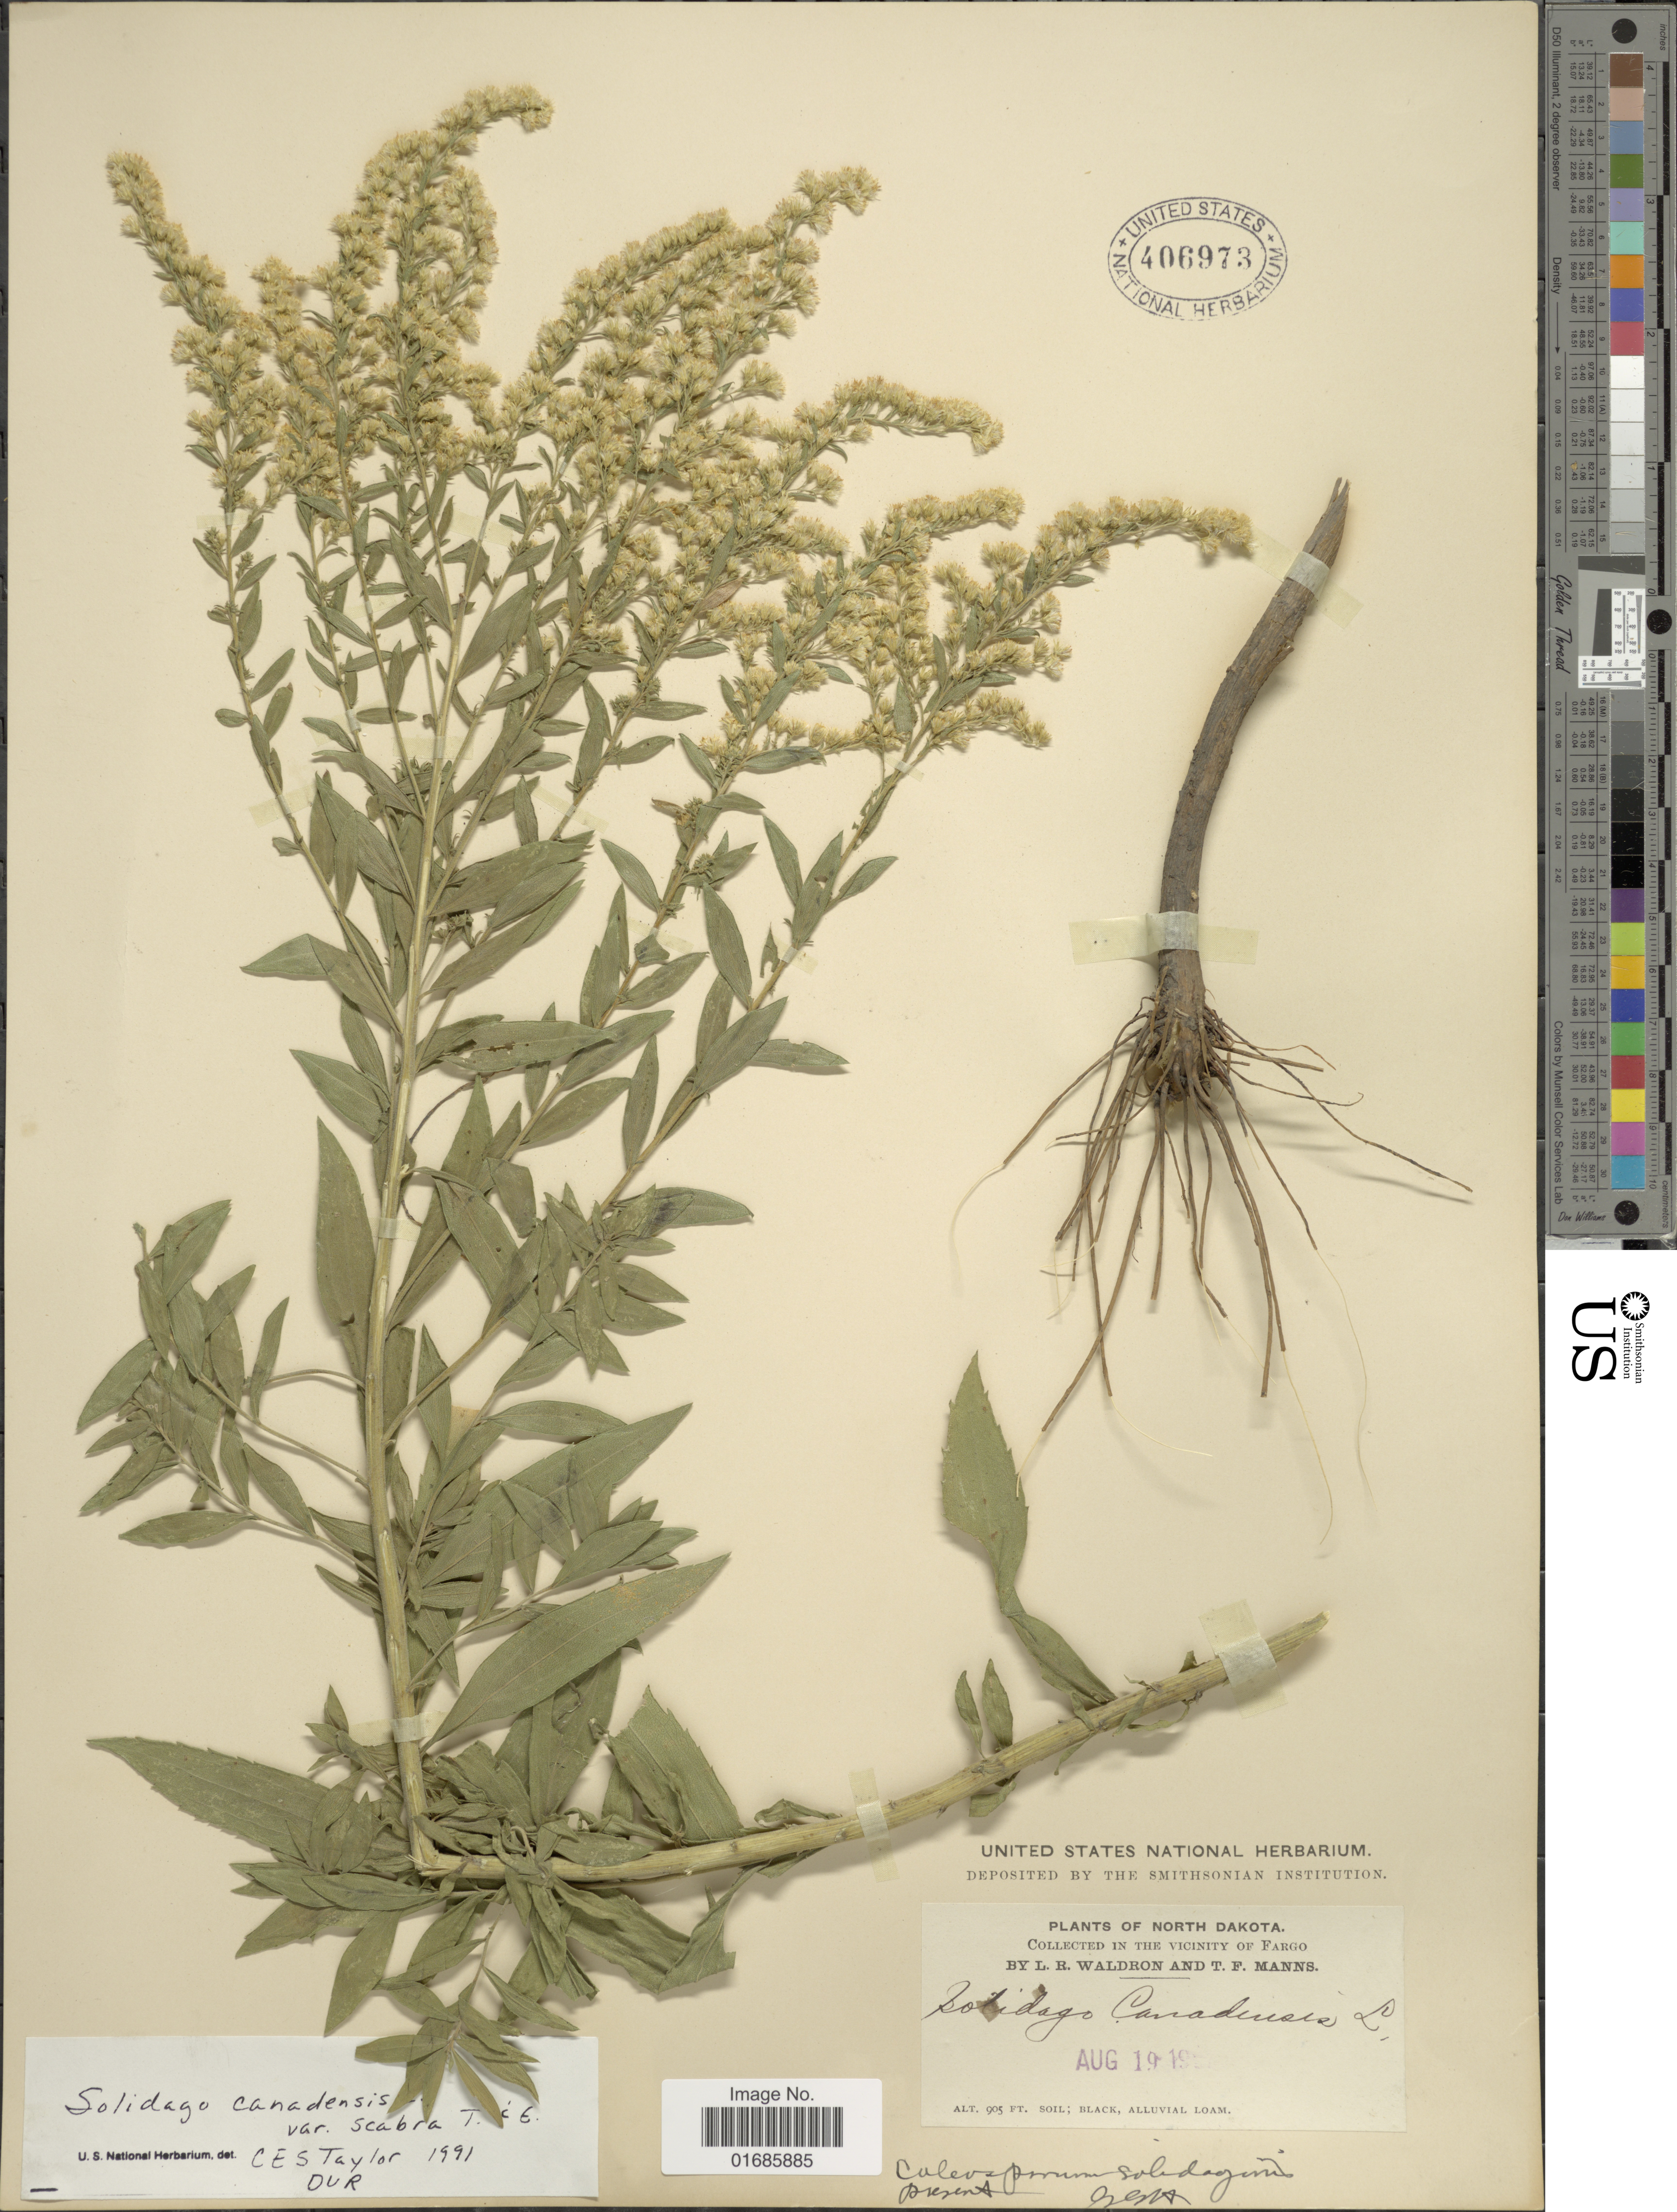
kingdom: Plantae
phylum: Tracheophyta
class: Magnoliopsida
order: Asterales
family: Asteraceae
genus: Solidago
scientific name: Solidago canadensis var. scabra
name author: (Muhl. ex Willd.) Torr. & A. Gray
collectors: L. Waldron & T. Manns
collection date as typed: Transcribed d/m/y: 19/8/19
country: United States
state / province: North Dakota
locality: Vicinity of Fargo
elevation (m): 276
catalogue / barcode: US 406973